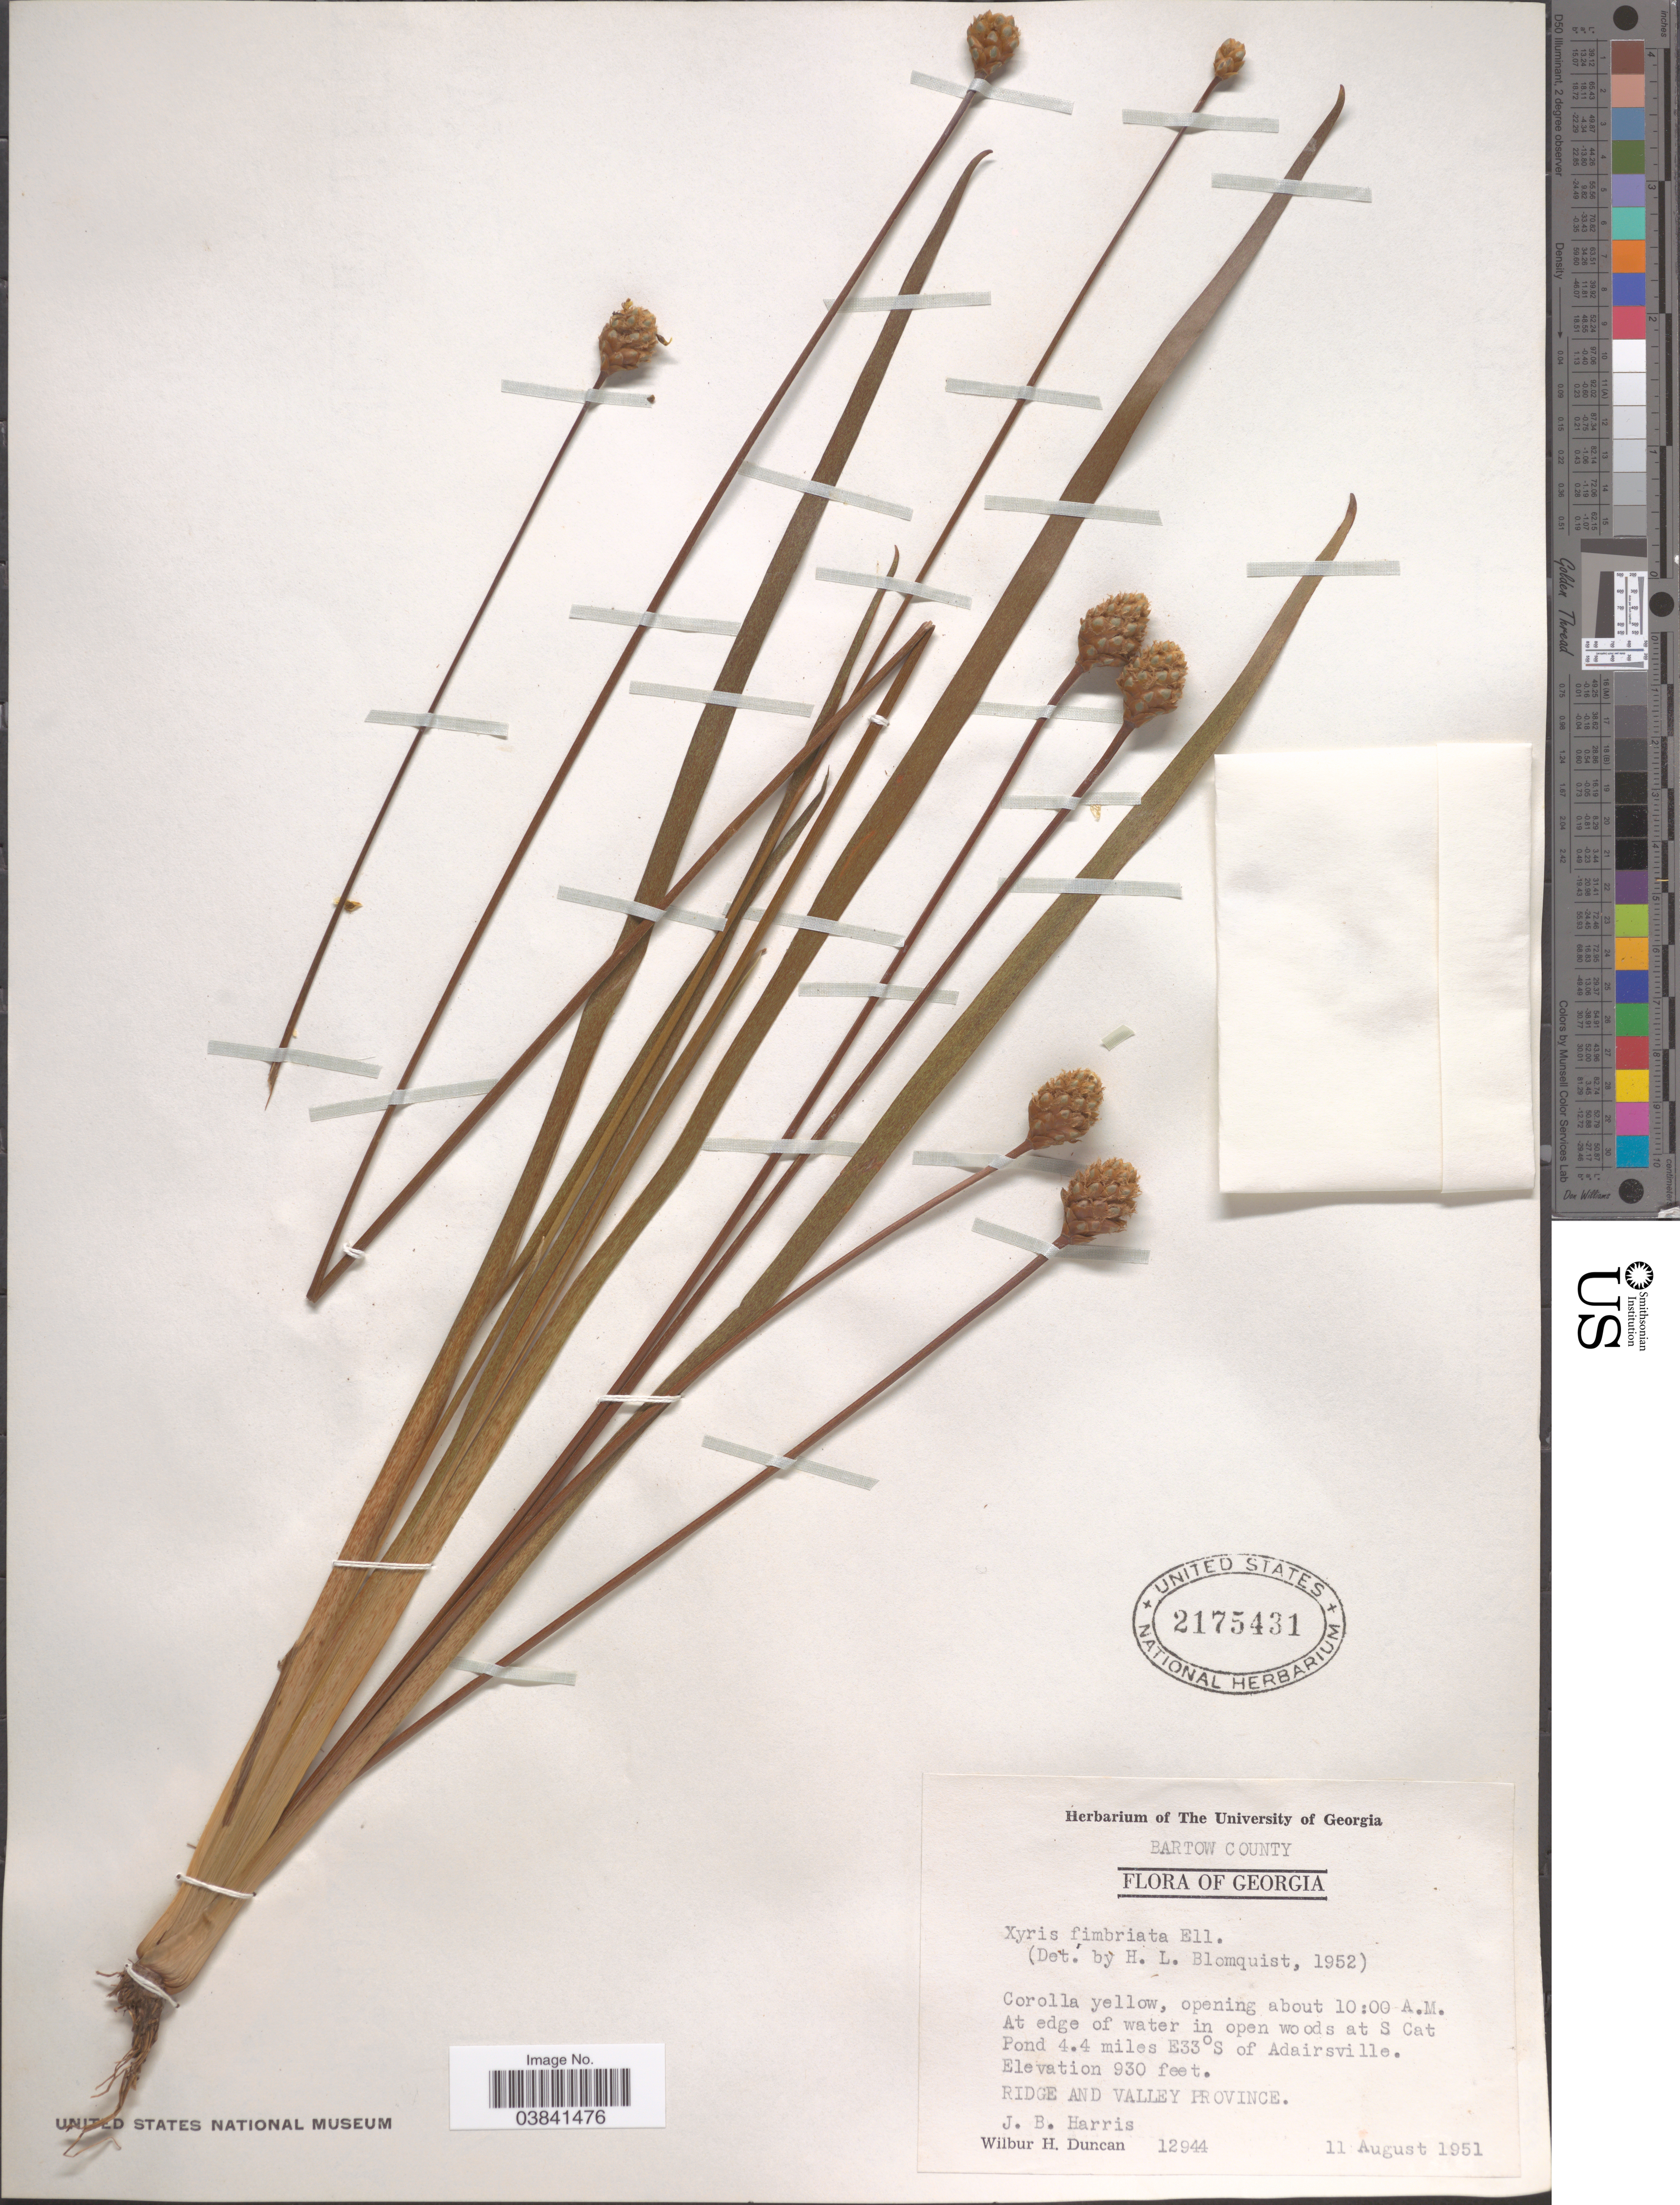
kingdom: Plantae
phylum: Tracheophyta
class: Liliopsida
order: Poales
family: Xyridaceae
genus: Xyris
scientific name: Xyris fimbriata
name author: Elliott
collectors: J. B. Harris & W. H. Duncan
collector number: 12944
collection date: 1951-08-11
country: United States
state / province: Georgia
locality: Bartow County. At edge of water in open woods at S Cat Pond 4.4 miles E33° S of Adairsville. Ridge and valley province.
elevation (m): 283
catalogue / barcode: US 2175431